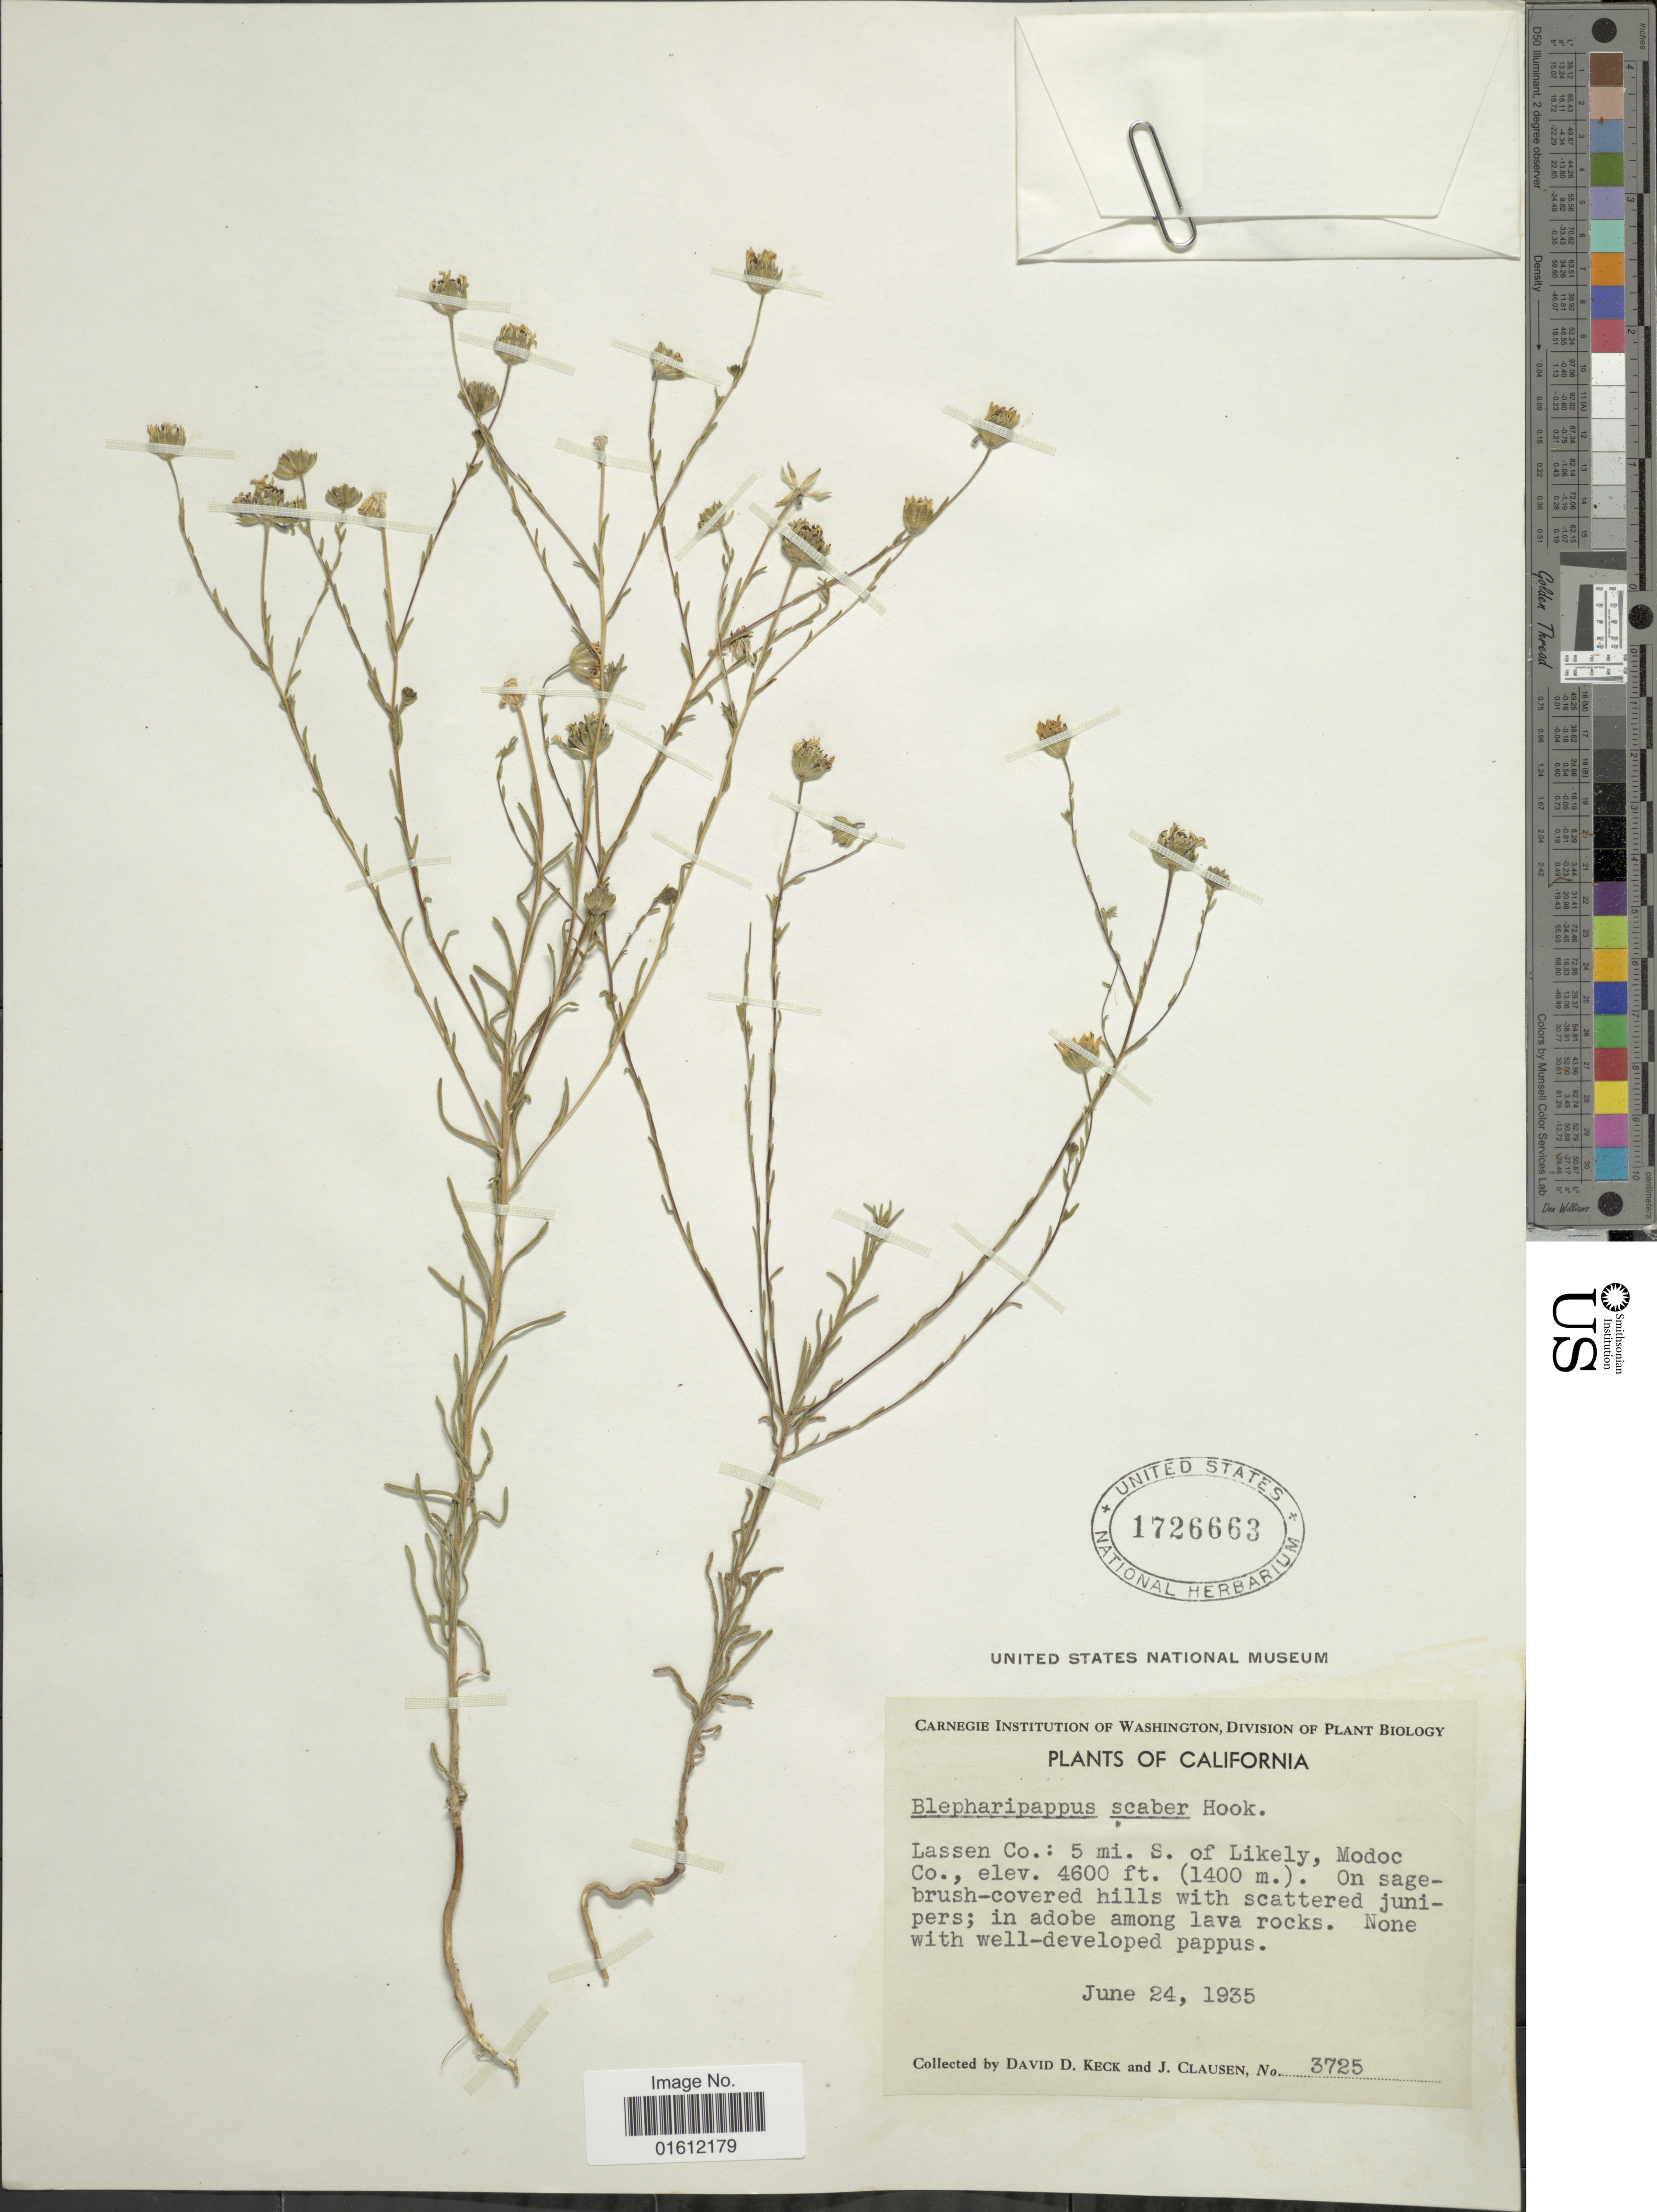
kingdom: Plantae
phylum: Tracheophyta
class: Magnoliopsida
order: Asterales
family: Asteraceae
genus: Blepharipappus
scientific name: Blepharipappus scaber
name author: Hook.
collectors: D. D. Keck & J. Clausen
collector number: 3725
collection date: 1935-06-24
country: United States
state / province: California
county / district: Lassen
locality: Lassen Co: 5 mi S of Likely, Modoc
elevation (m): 1402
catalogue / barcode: US 1726663